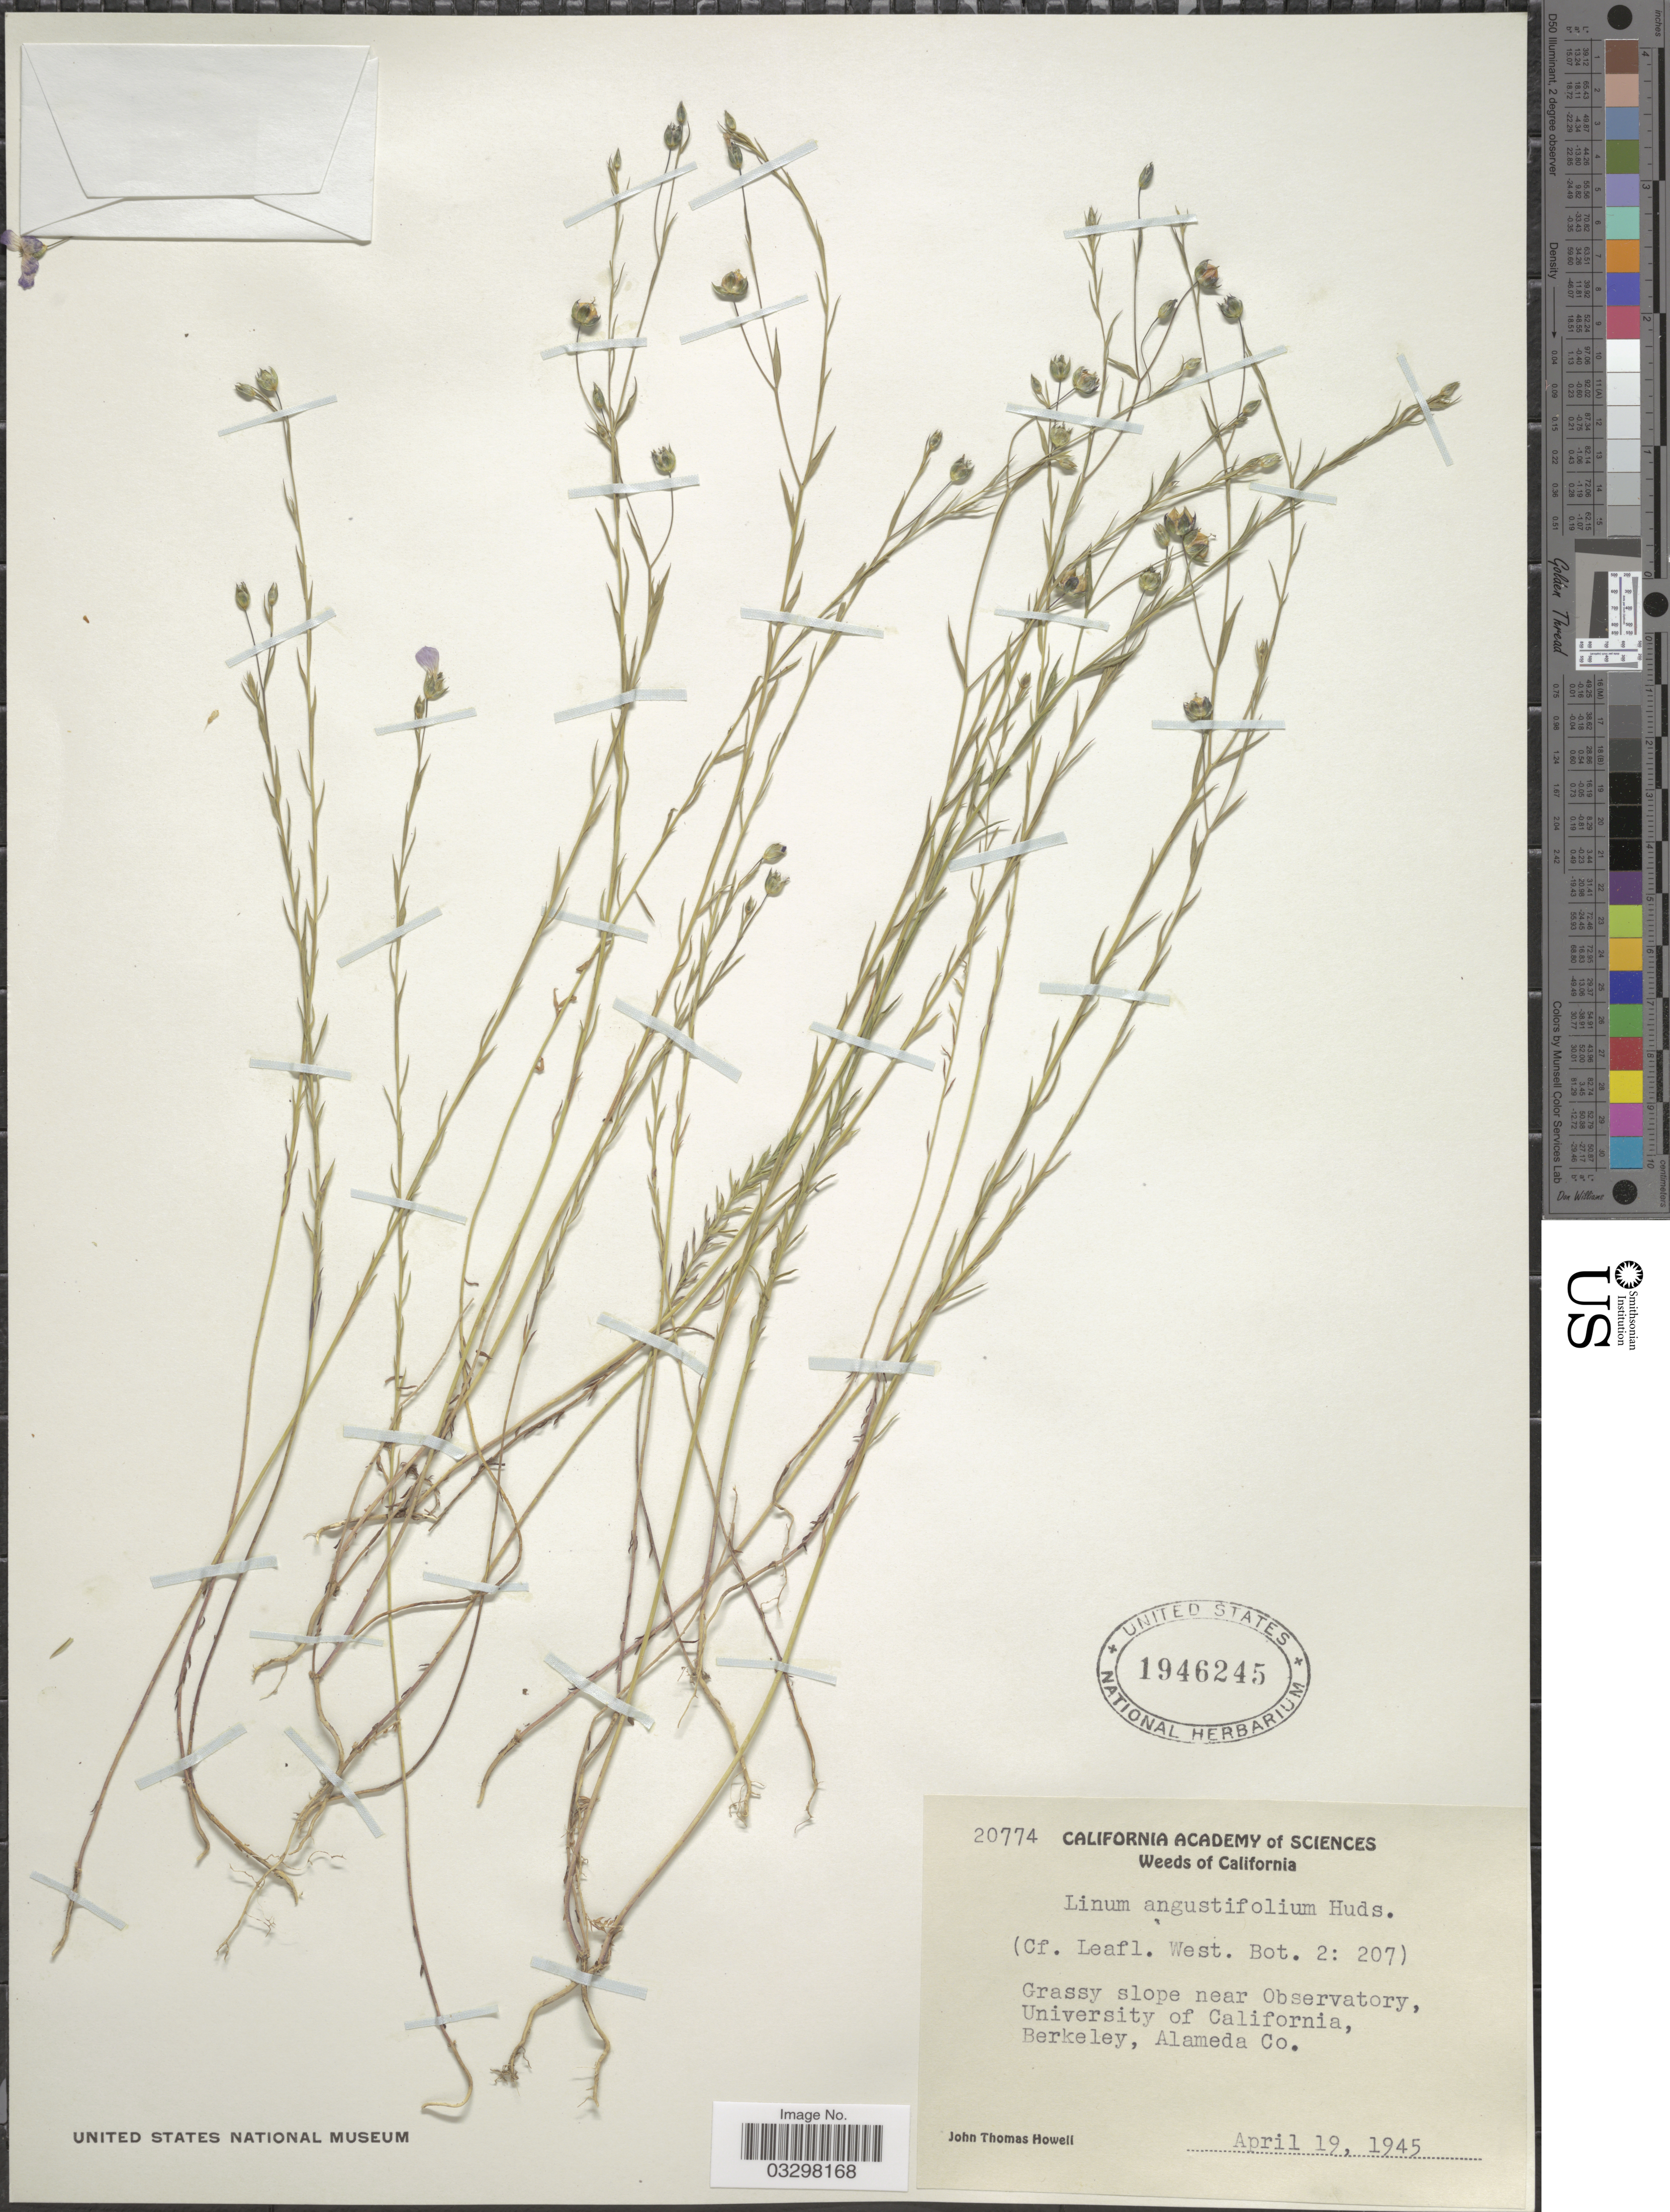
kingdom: Plantae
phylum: Tracheophyta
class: Magnoliopsida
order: Malpighiales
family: Linaceae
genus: Linum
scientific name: Linum angustifolium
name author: Huds.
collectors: J. T. Howell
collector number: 20774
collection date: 1945-04-19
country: United States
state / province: California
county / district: Alameda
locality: Grassy slope near Observatory, University of California, Berkeley, Alameda Co.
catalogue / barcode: US 1946245